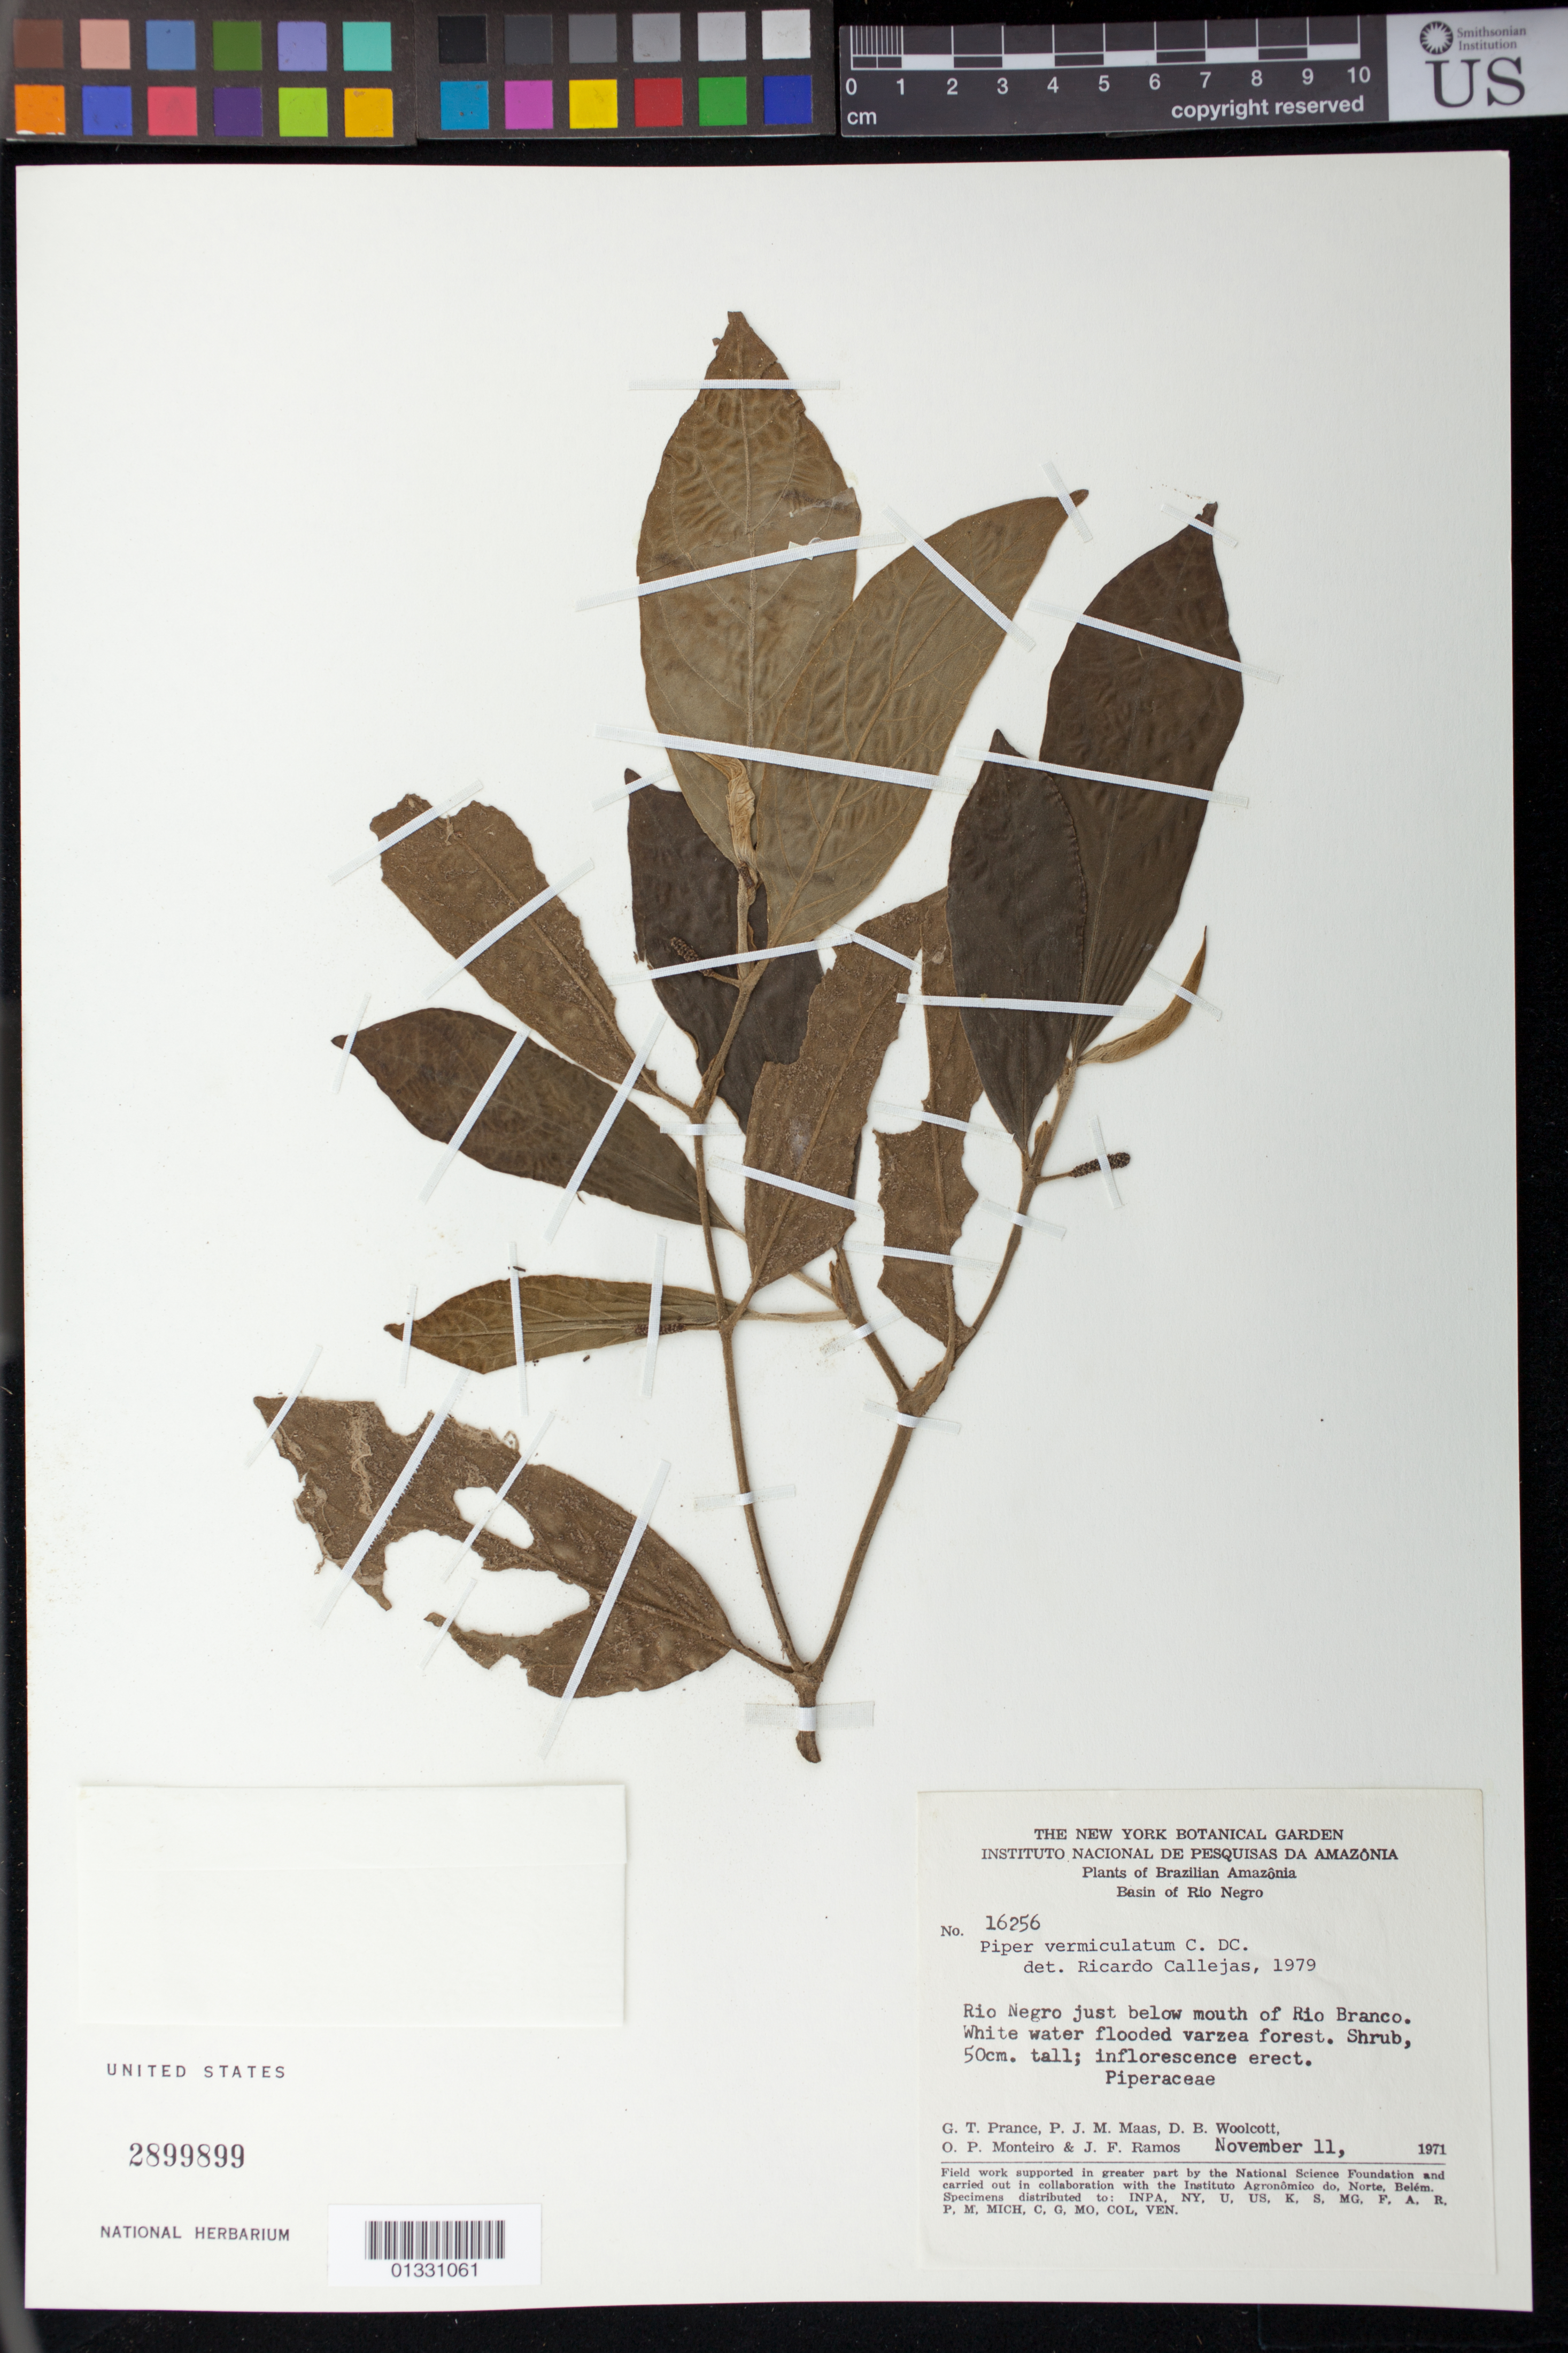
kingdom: Plantae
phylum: Tracheophyta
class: Magnoliopsida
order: Piperales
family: Piperaceae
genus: Piper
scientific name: Piper vermiculatum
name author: C. DC.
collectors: G. T. Prance, P. Maas, D. B. Woolcott, D. F. Coêlho, O. P. Monteiro & J. F. Ramos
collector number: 16256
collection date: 1971-11-11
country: Brazil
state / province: Amazonas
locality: Rio negro just below mouth of Rio Branco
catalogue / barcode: US 2899899